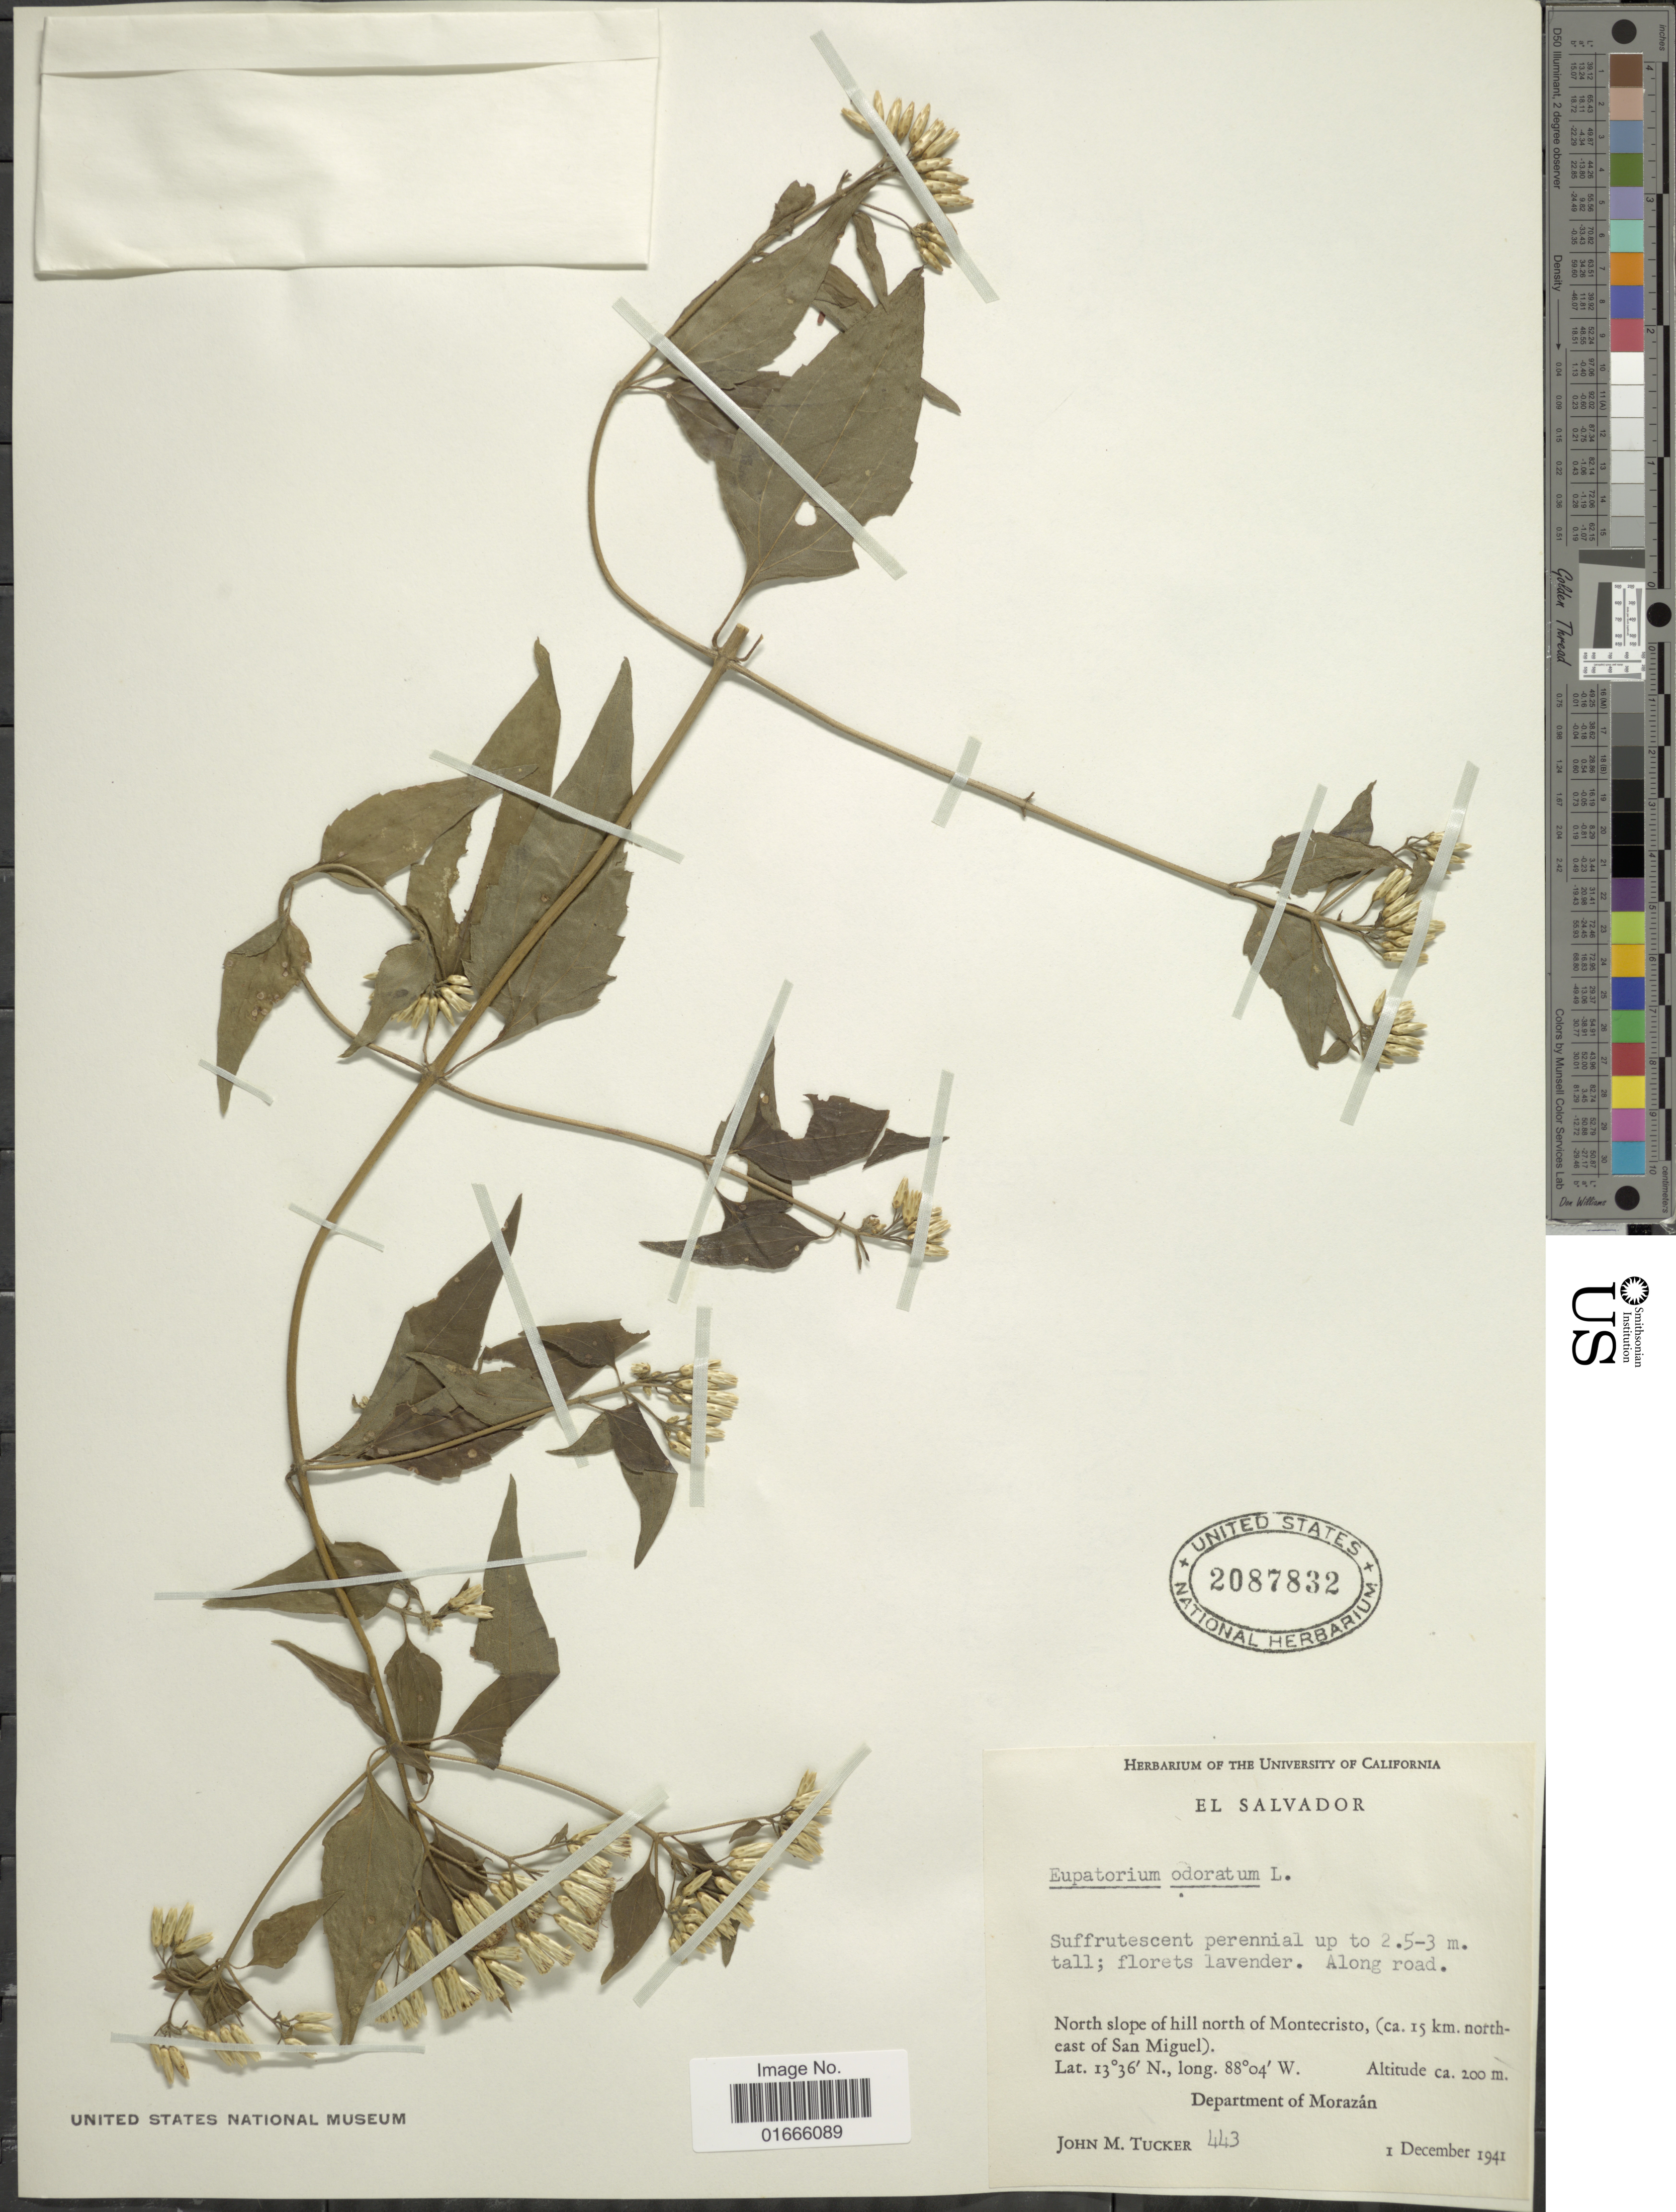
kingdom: Plantae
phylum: Tracheophyta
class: Magnoliopsida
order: Asterales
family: Asteraceae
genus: Chromolaena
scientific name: Chromolaena odorata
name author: (L.) R.M. King & H. Rob.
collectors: J. M. Tucker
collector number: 443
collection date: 1941-12-01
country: El Salvador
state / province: Morazan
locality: North slope of hill north of Montecristo, ( ca. 15 km. northeast of San Miguel)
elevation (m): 200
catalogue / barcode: US 2087832